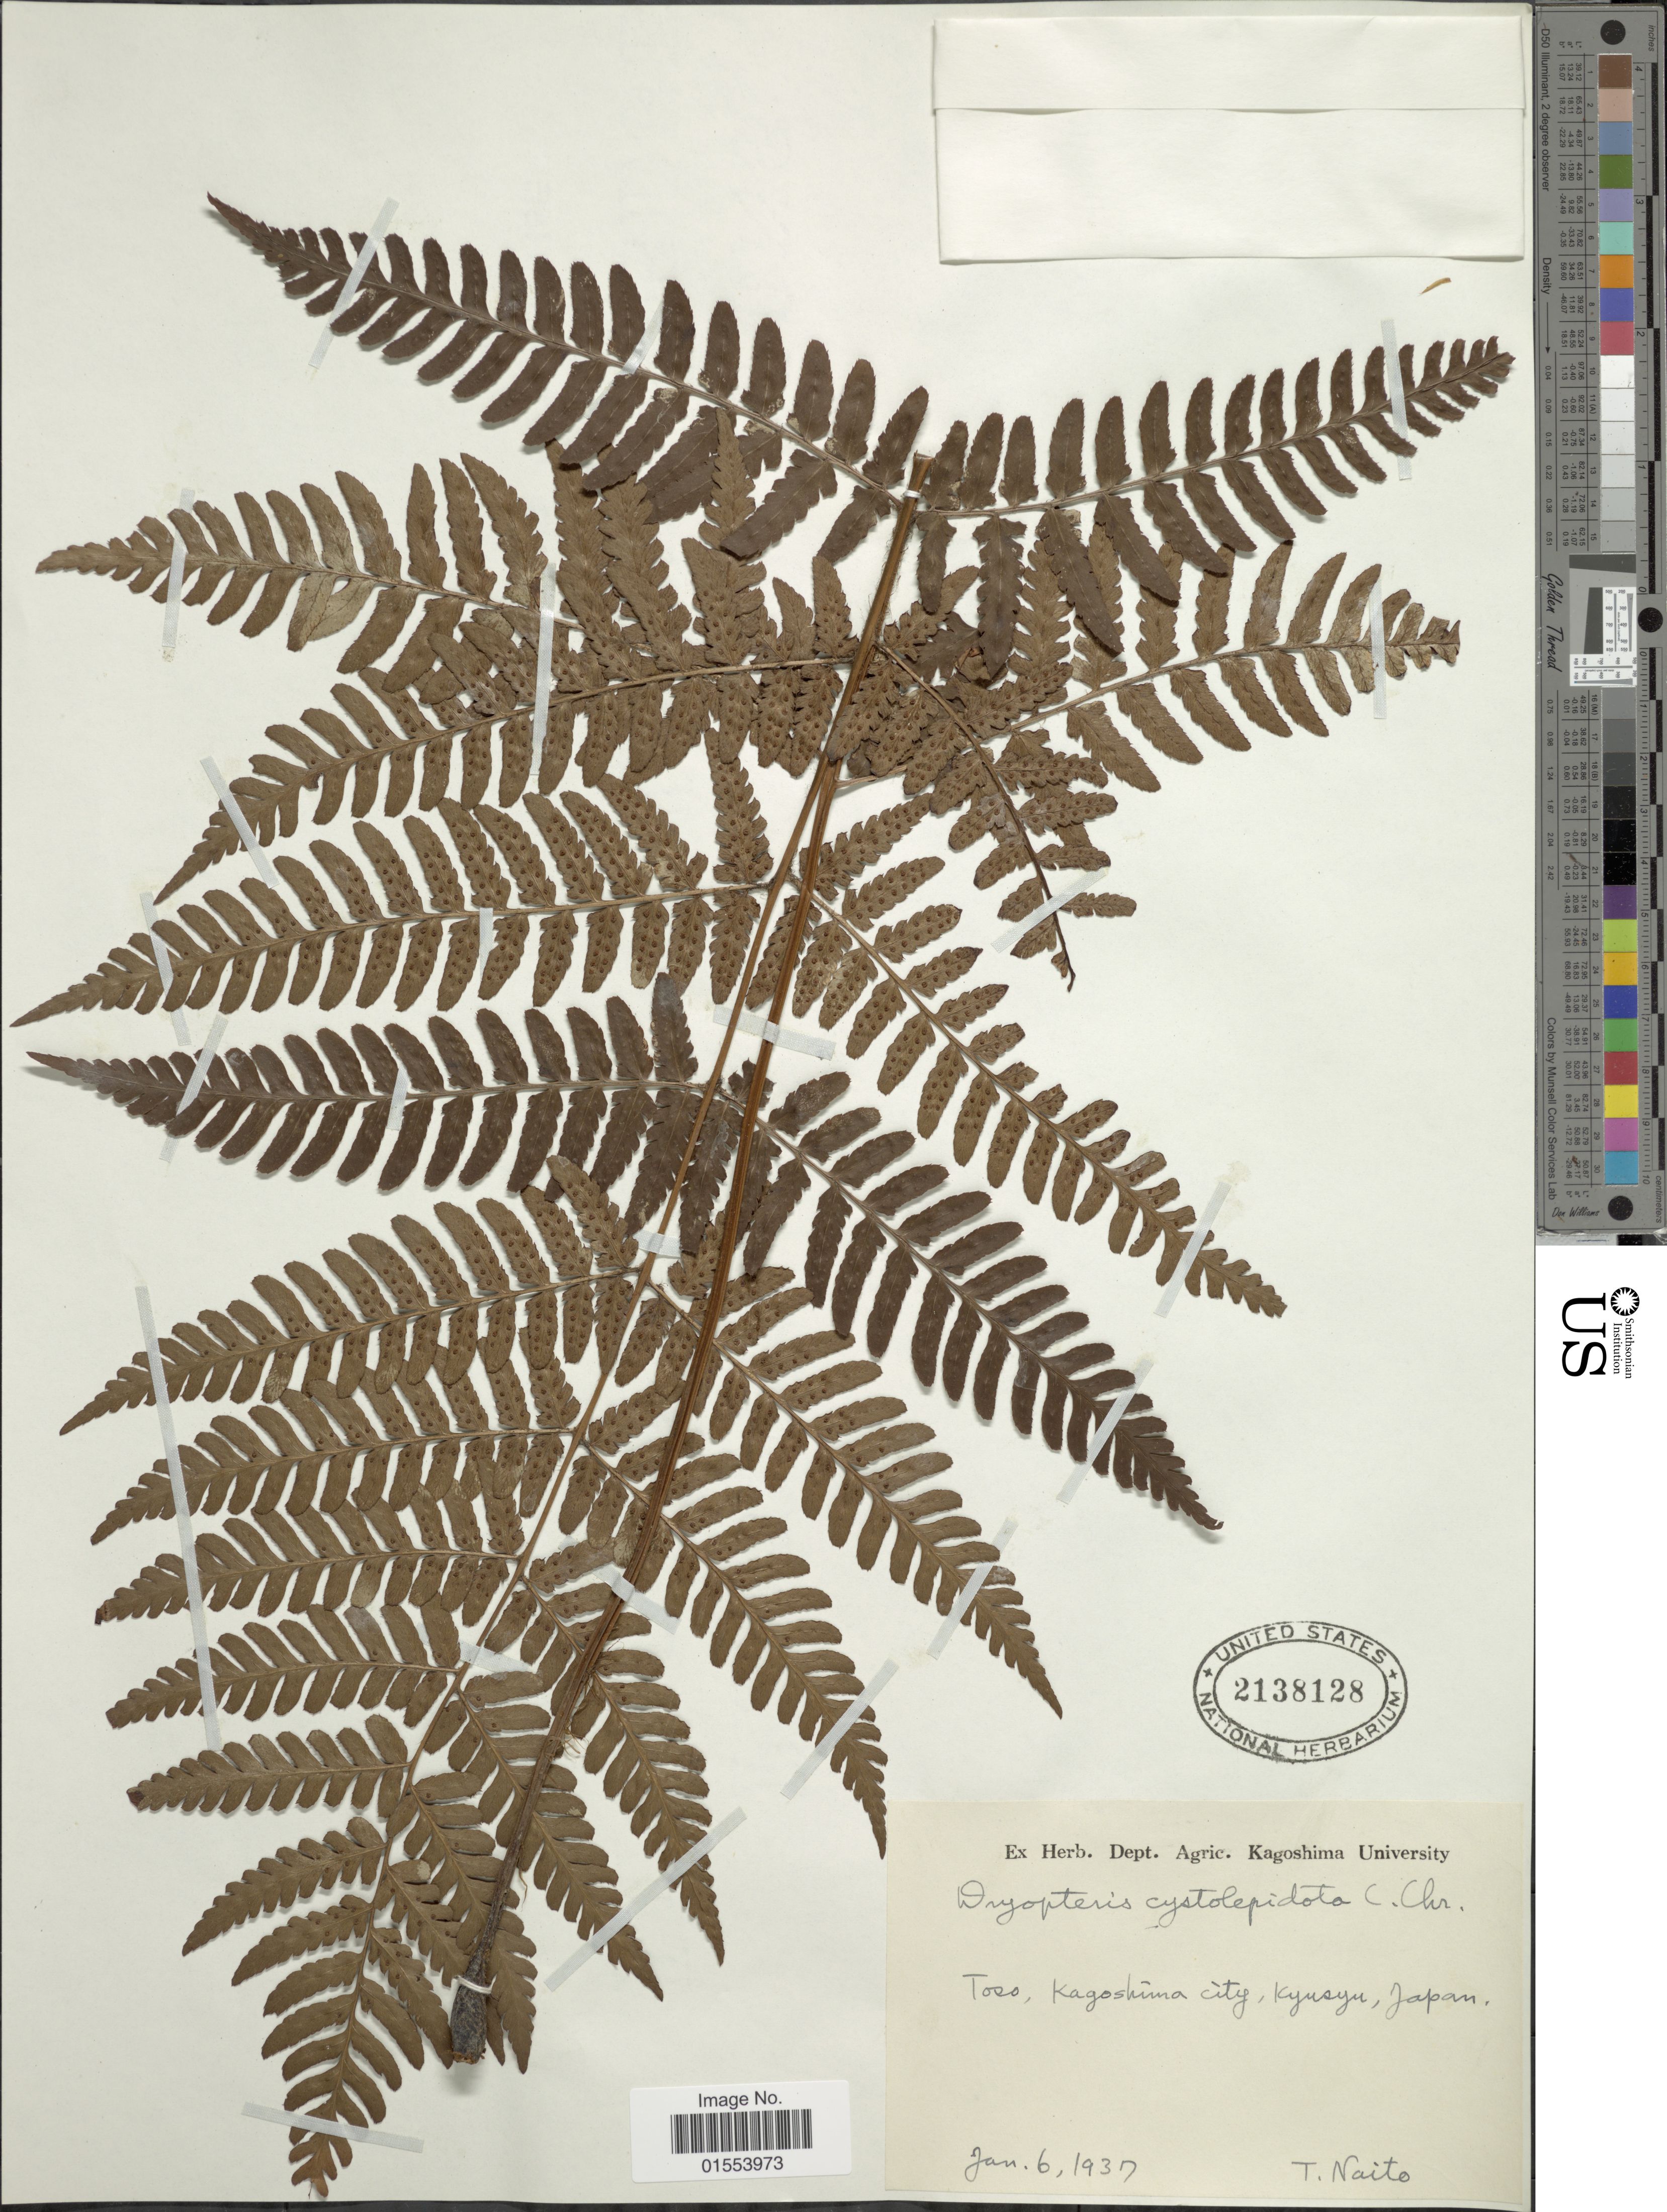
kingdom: Plantae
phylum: Tracheophyta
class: Polypodiopsida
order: Polypodiales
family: Dryopteridaceae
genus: Dryopteris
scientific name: Dryopteris cystolepidota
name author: (Miq.) C. Chr.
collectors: T. Naito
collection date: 1927-01-06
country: Japan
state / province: Kagosima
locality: Toso, Kagoshima City, Kyusyu, Japan.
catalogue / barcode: US 2138128